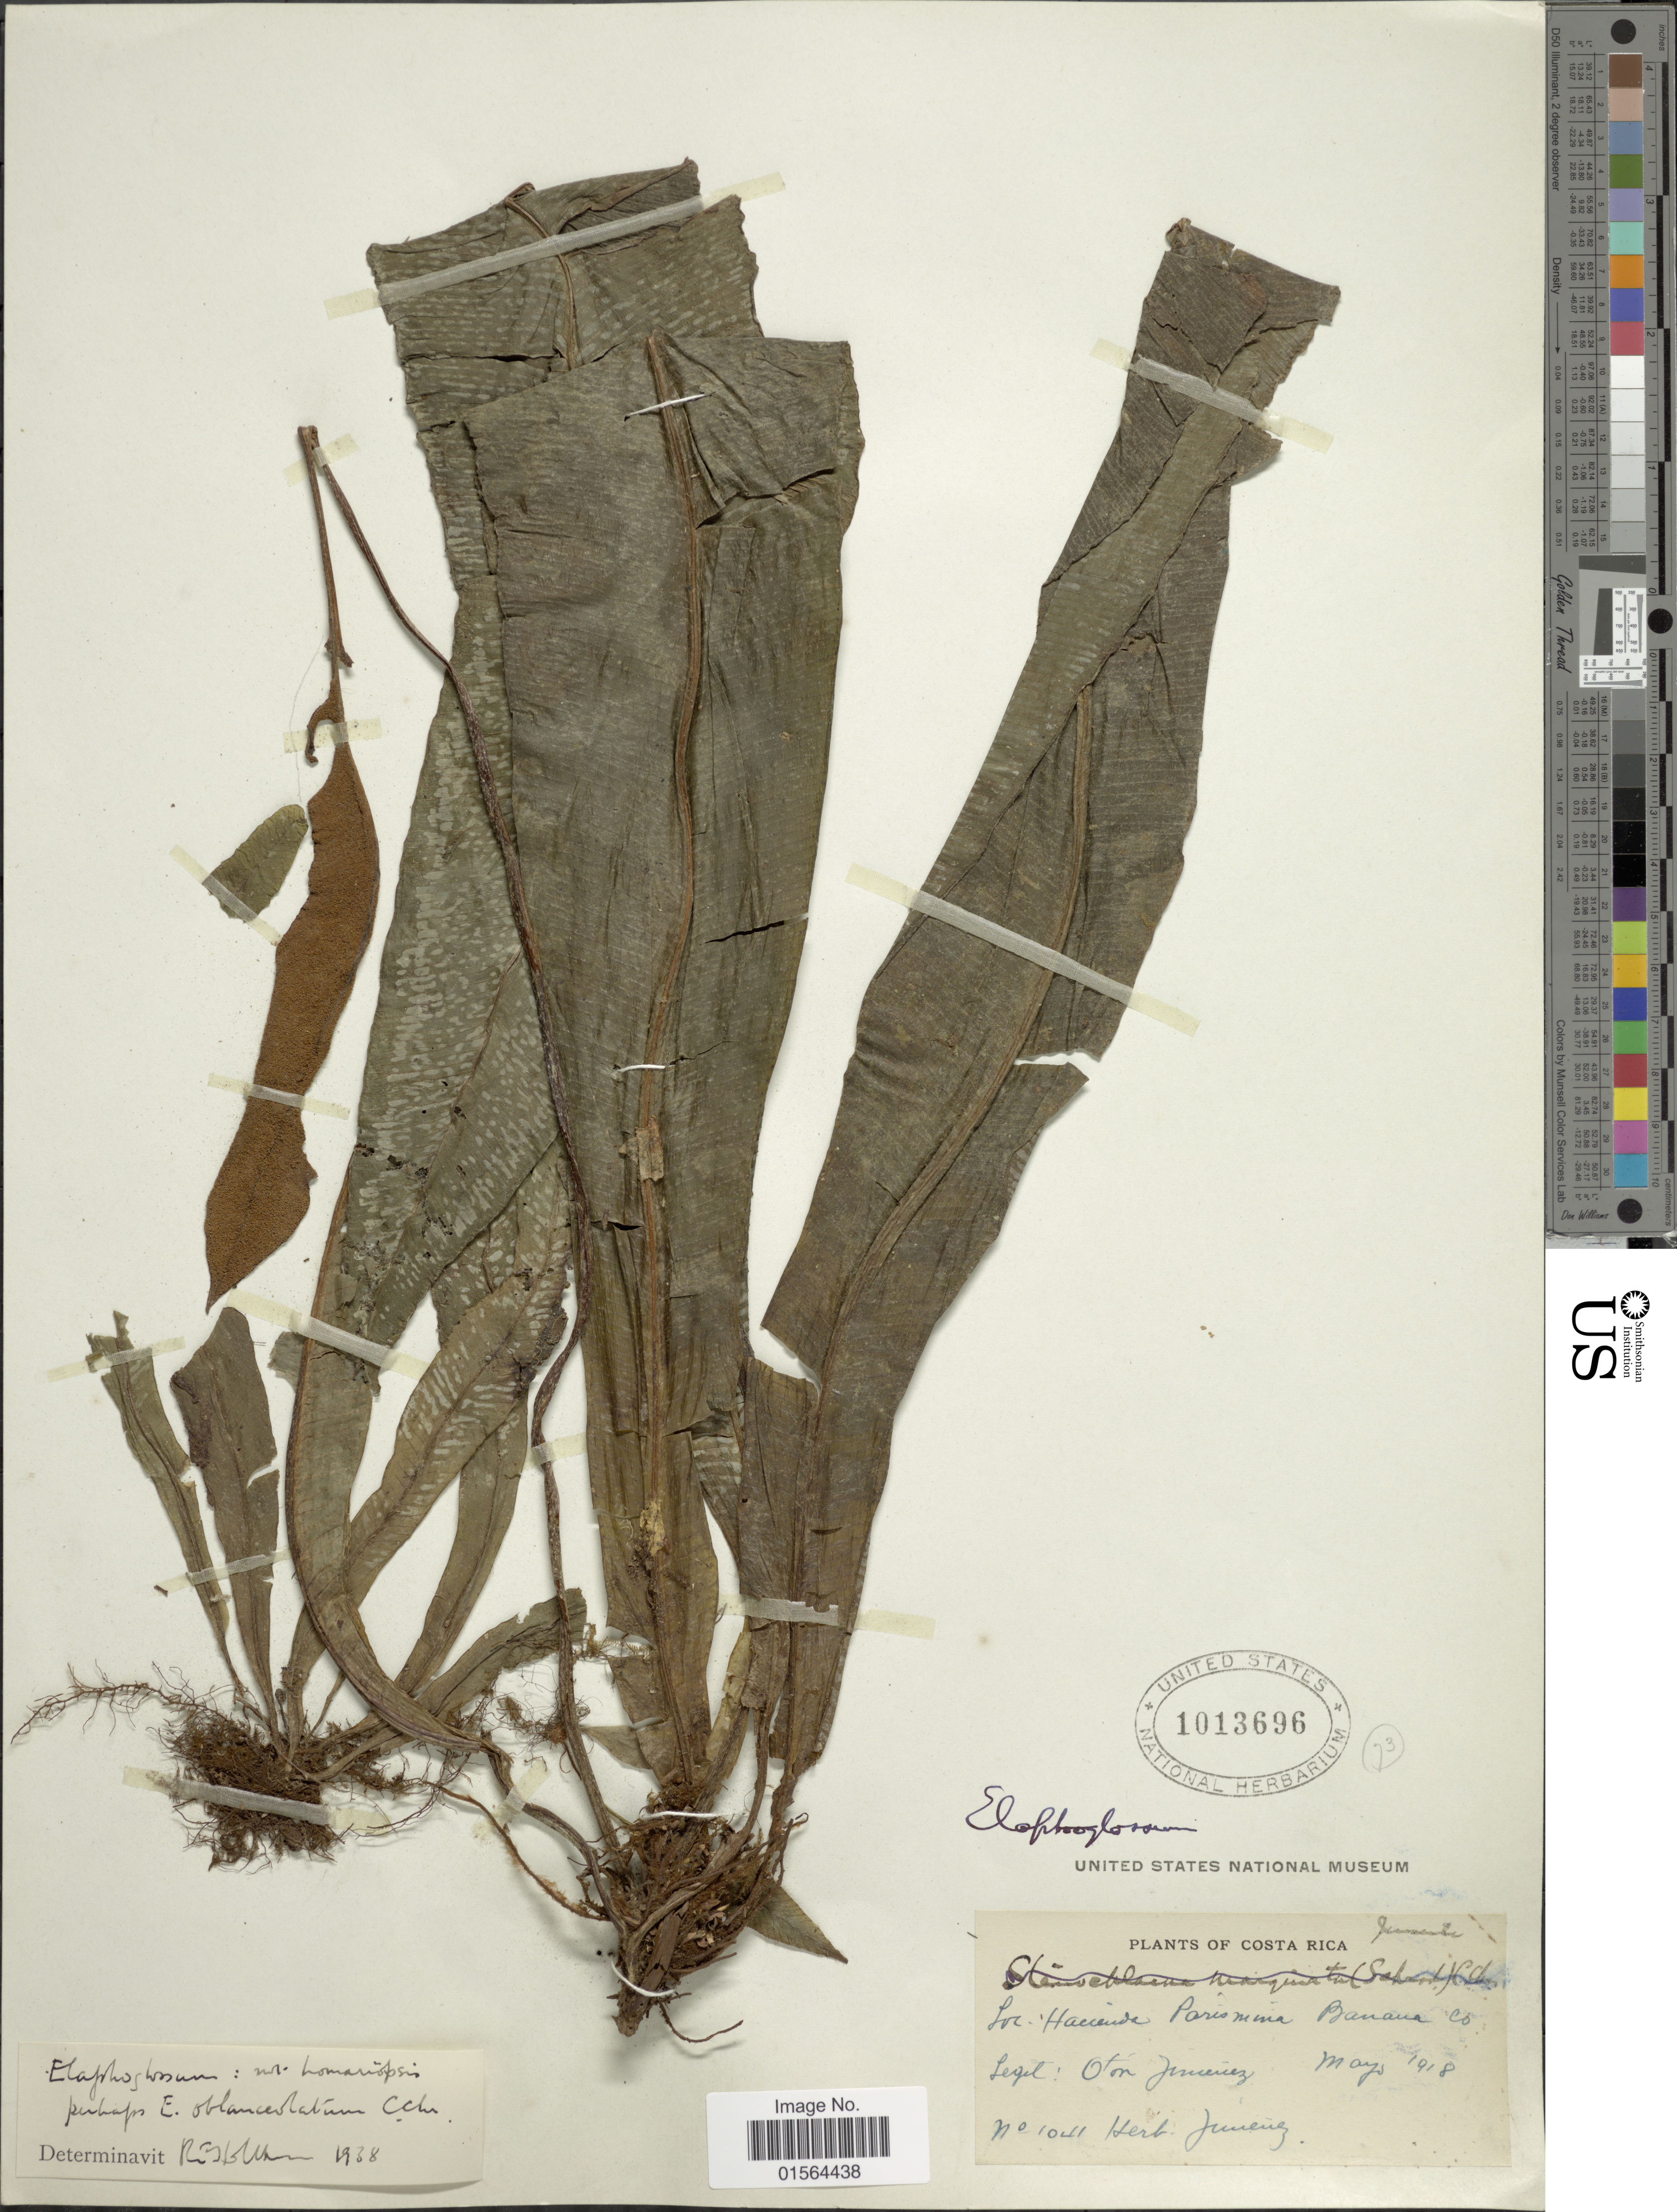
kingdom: Plantae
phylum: Tracheophyta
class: Polypodiopsida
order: Polypodiales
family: Dryopteridaceae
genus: Elaphoglossum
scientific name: Elaphoglossum oblanceolatum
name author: C. Chr.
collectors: O. Jimenez L.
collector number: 1041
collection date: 1918-05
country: Costa Rica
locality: Hacienda Parismina Banana Co.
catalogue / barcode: US 1013696